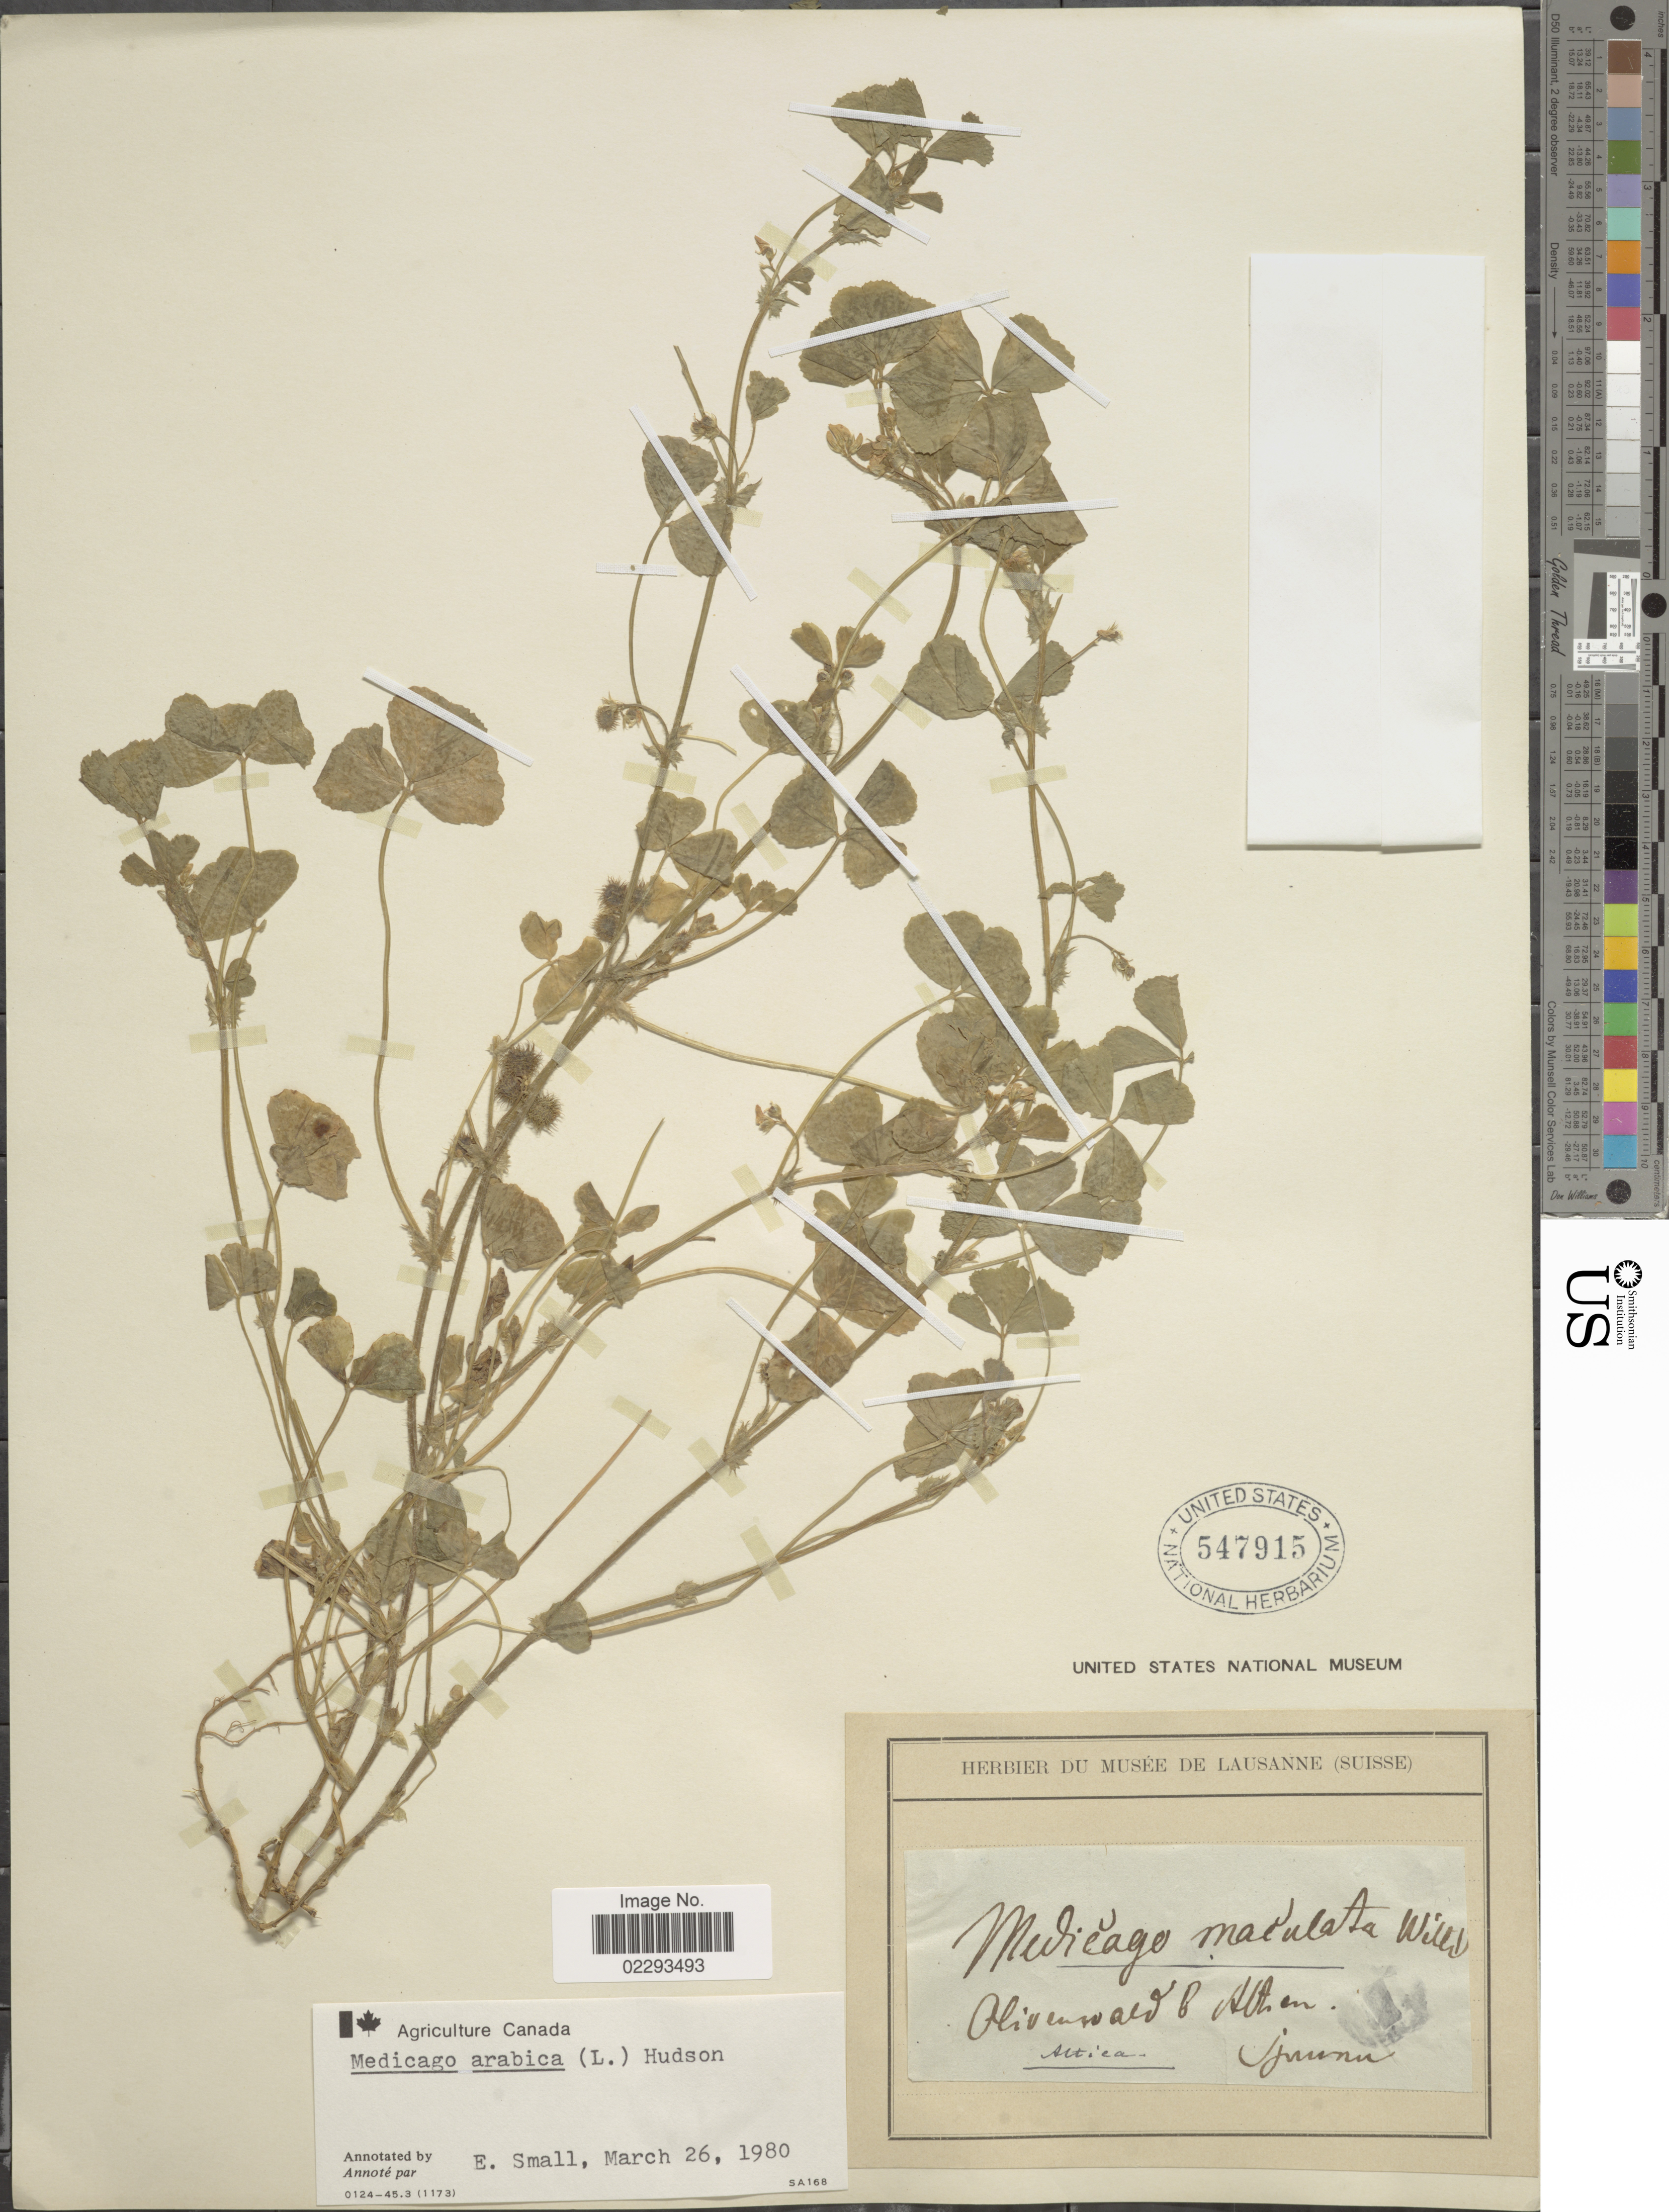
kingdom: Plantae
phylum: Tracheophyta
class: Magnoliopsida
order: Fabales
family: Fabaceae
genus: Medicago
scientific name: Medicago arabica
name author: (L.) Huds.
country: Greece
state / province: Attica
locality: Olivenwald b. Althen.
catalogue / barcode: US 547915